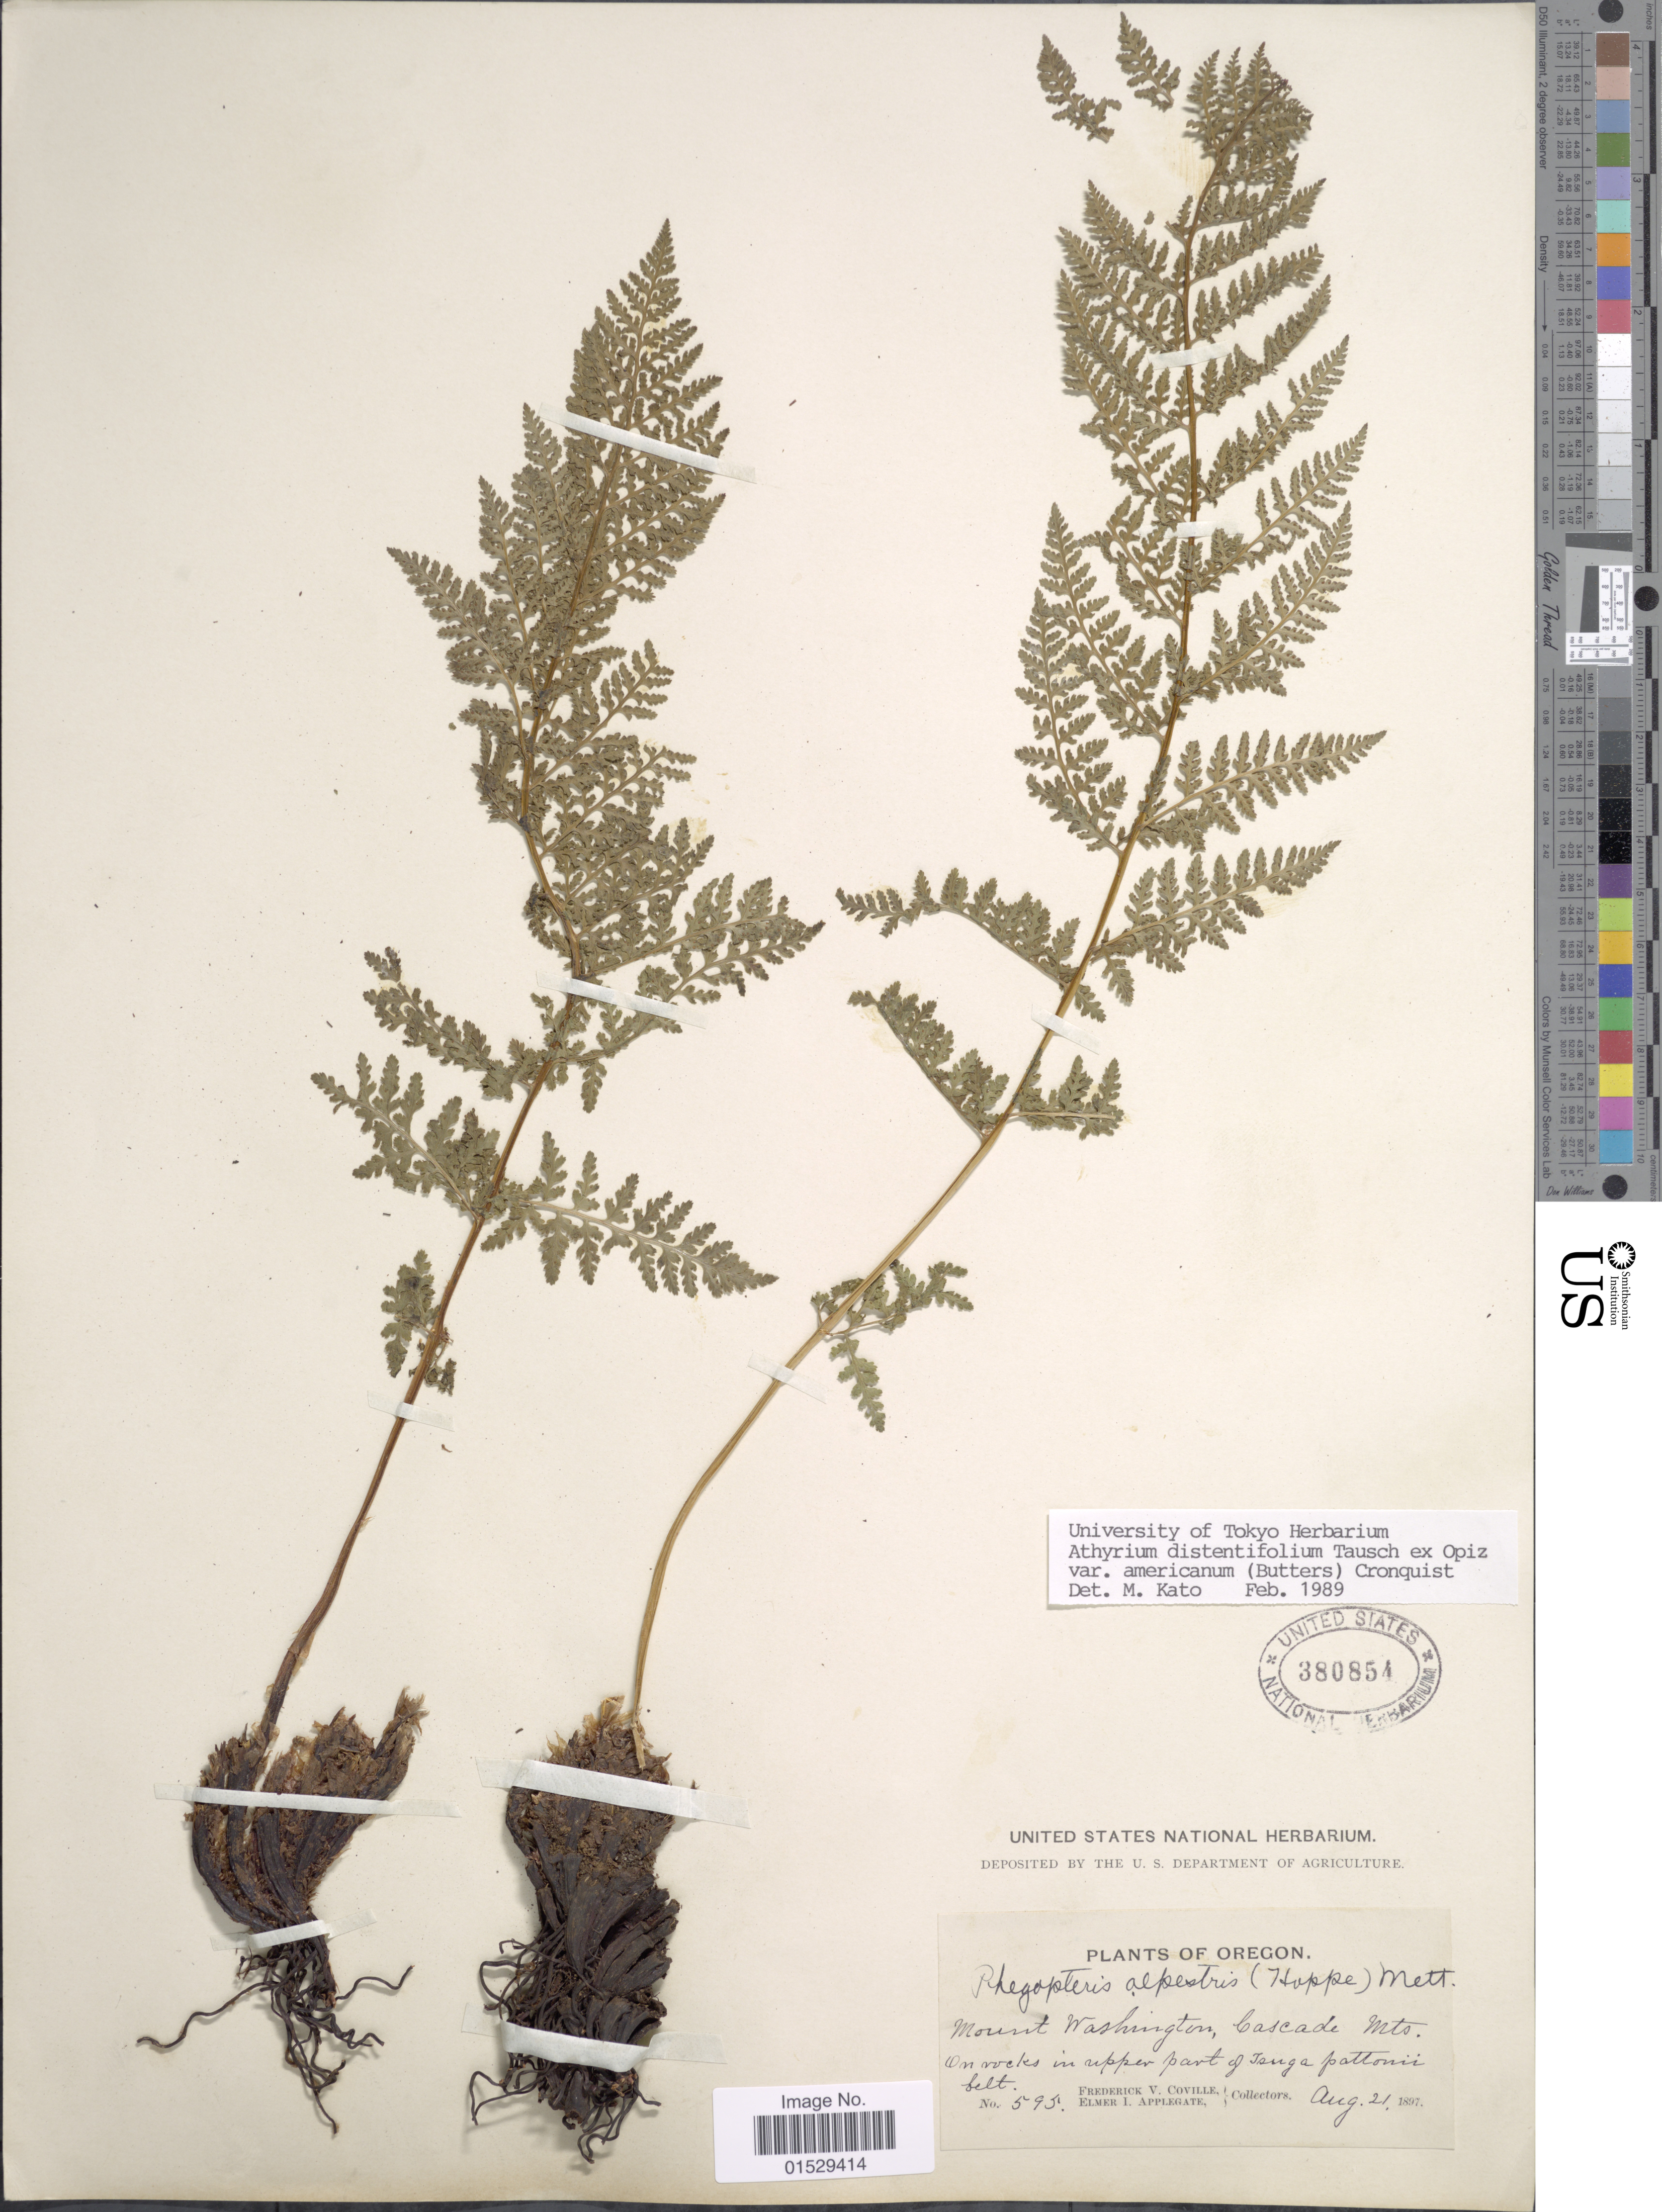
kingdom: Plantae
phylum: Tracheophyta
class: Polypodiopsida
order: Polypodiales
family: Athyriaceae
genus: Athyrium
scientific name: Athyrium distentifolilum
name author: Tausch ex Opiz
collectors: F. V. Coville & E. I. Applegate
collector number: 595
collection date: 1897-08-21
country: United States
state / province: Oregon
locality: Mount Washington, Cascade Mts., On rocks in upper pat of Tsuga pattonii belt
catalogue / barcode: US 380854